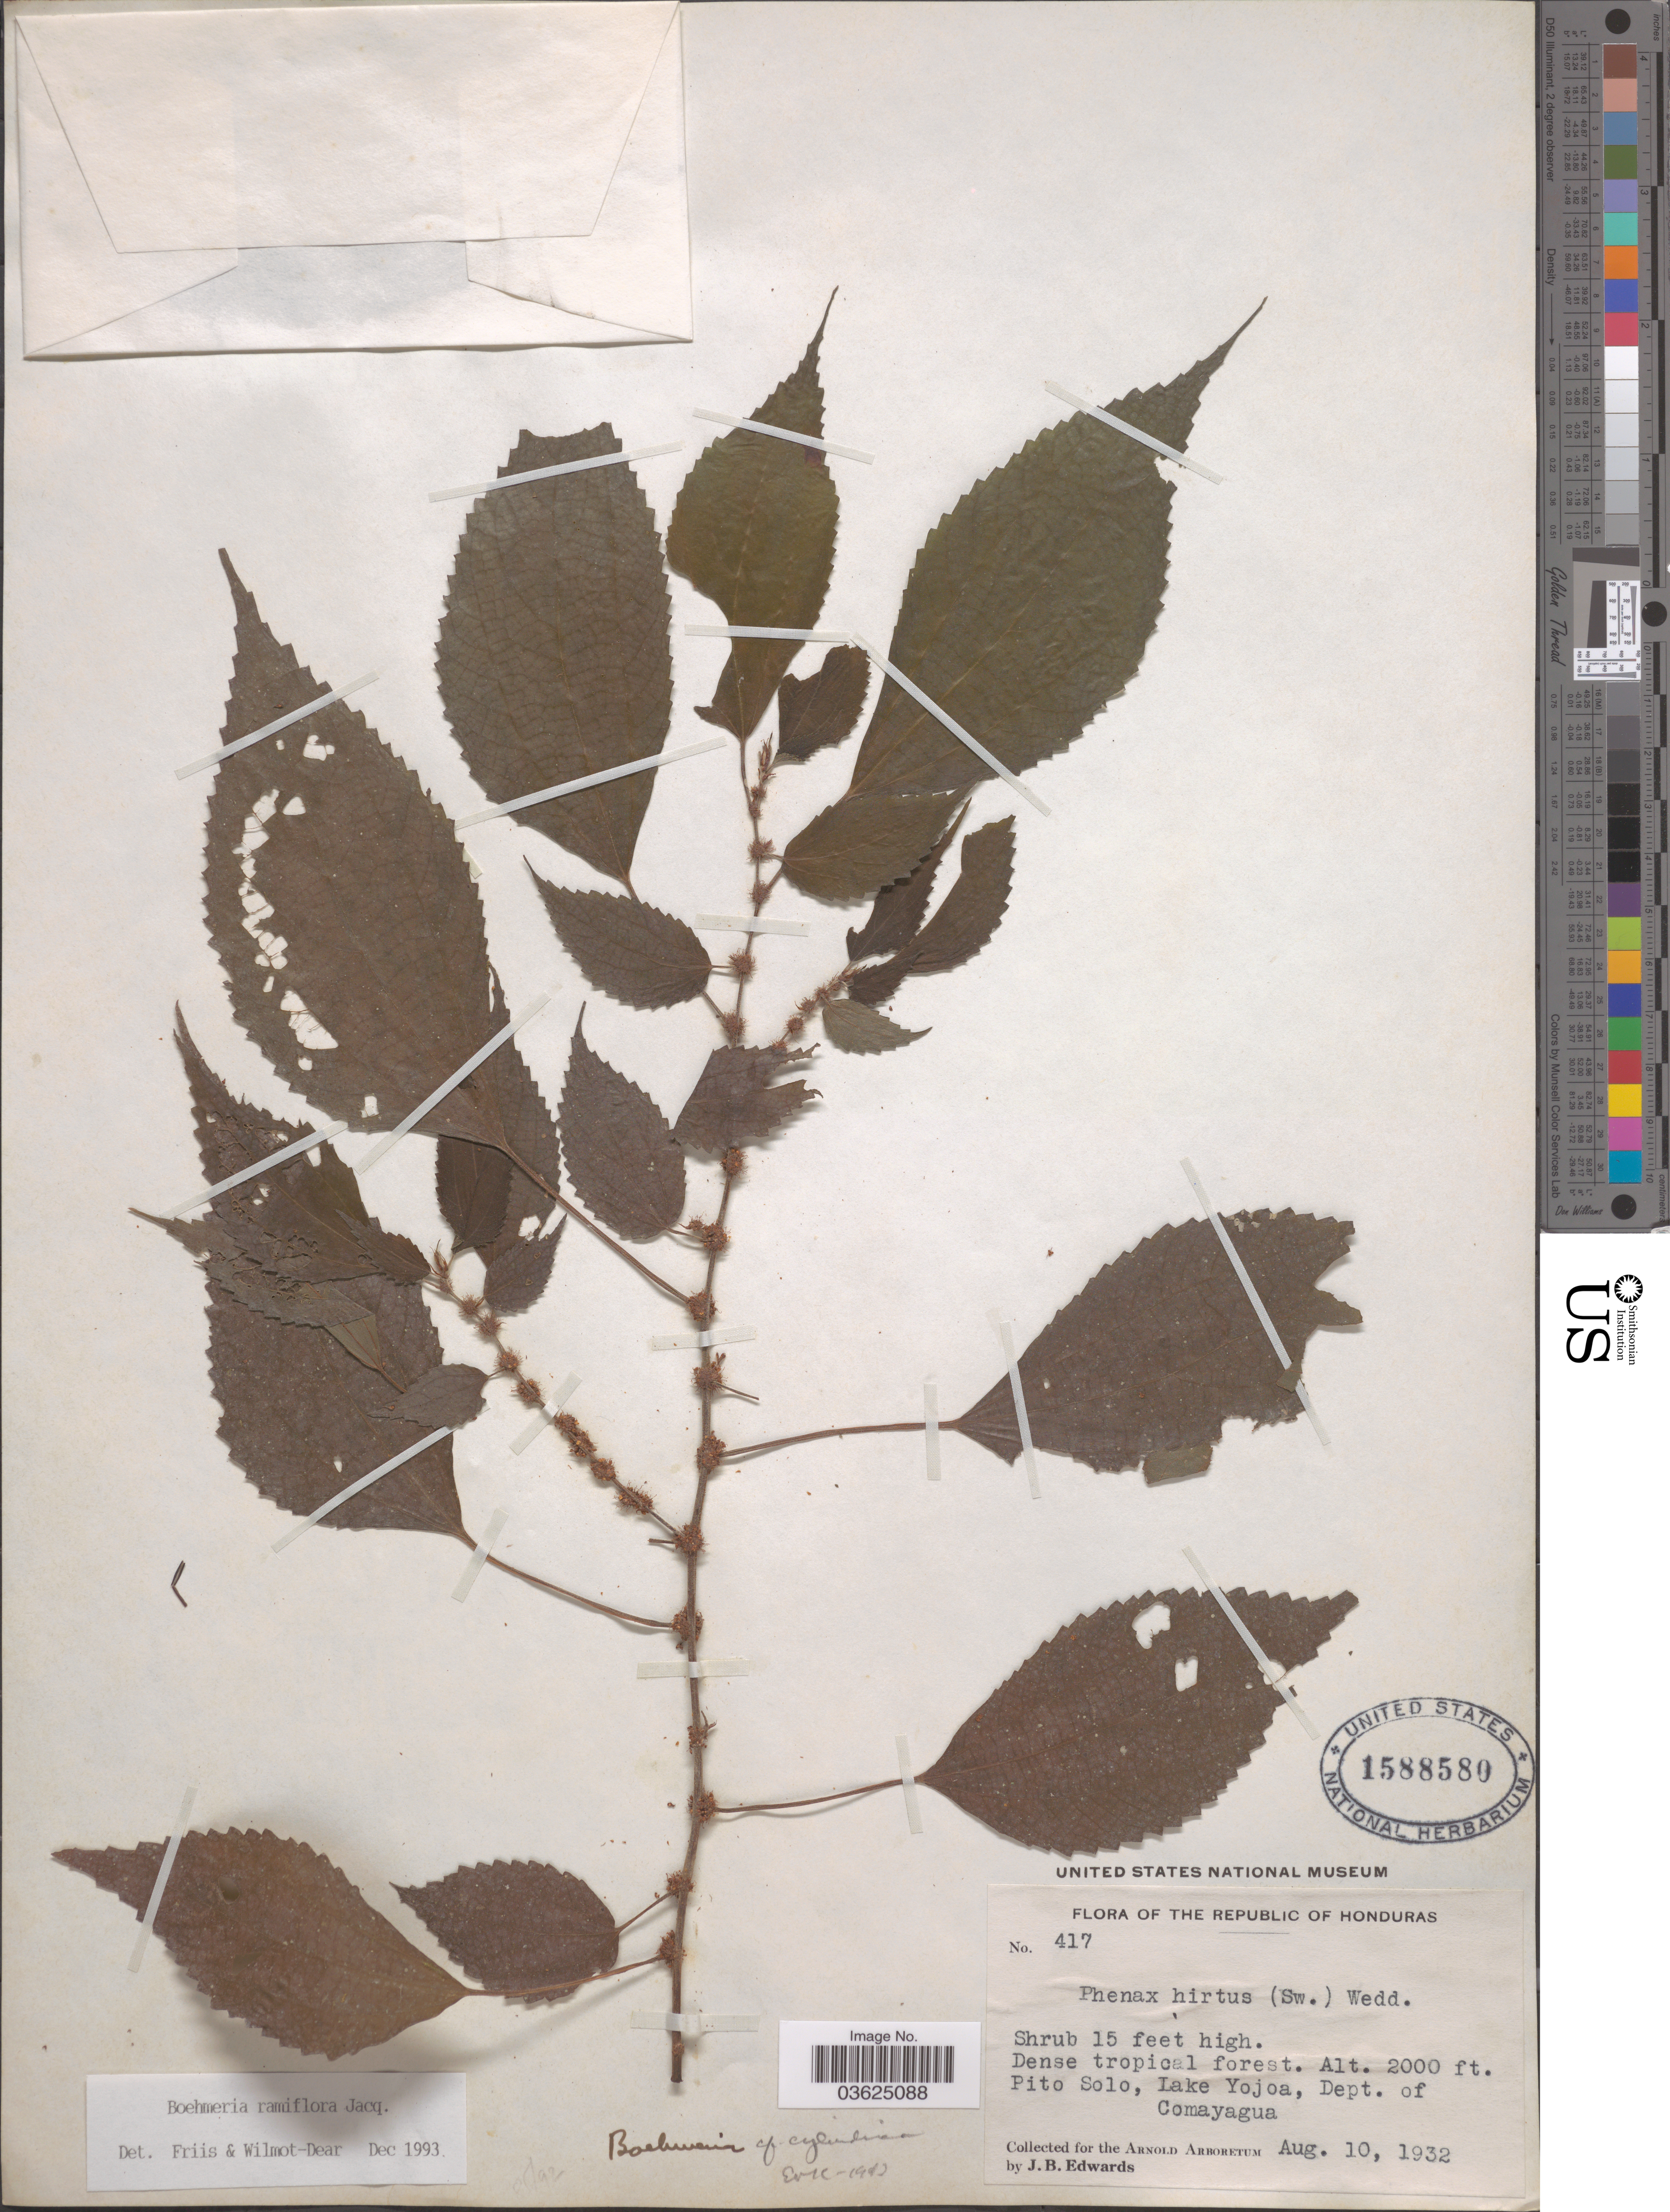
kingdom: Plantae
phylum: Tracheophyta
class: Magnoliopsida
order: Rosales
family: Urticaceae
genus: Boehmeria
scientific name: Boehmeria ramiflora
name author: Jacq.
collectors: J. B. Edwards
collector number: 417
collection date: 1932-08-10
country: Honduras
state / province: Comayagua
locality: The Republic of Honduras. Pito Solo, Lake Yojoa, Dept. of Comayagua.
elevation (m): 610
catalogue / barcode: US 1588580